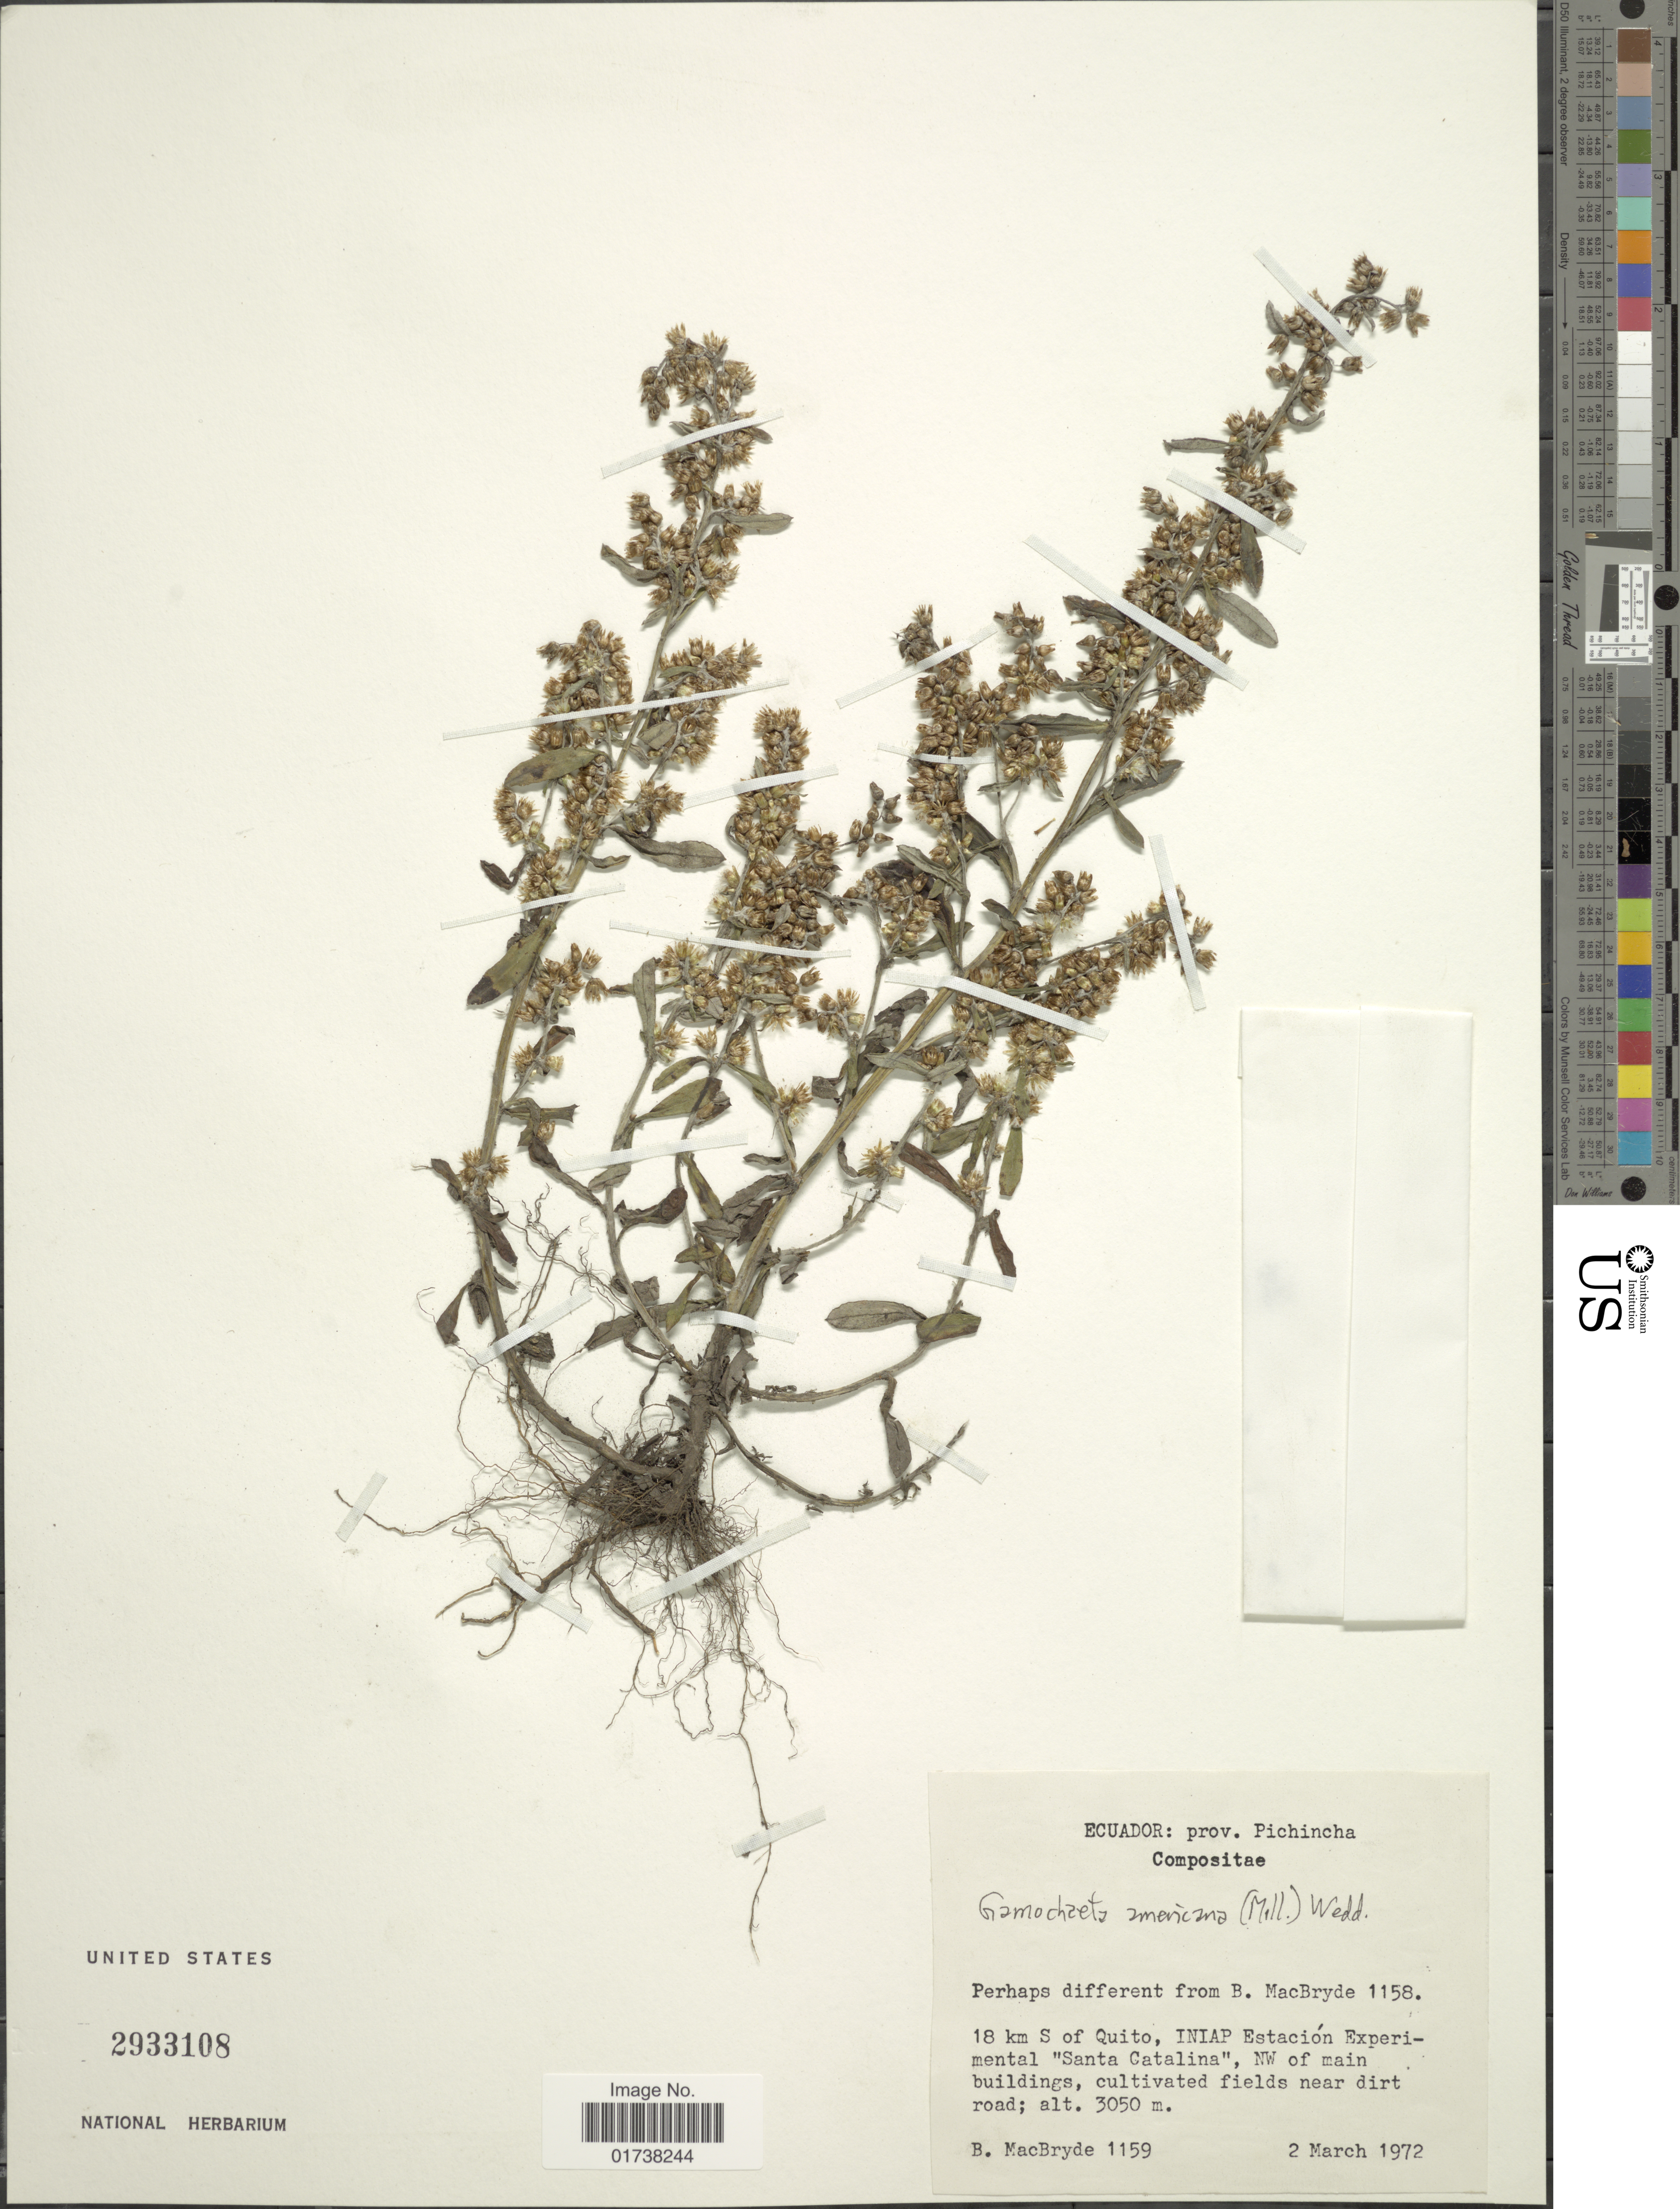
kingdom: Plantae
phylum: Tracheophyta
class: Magnoliopsida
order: Asterales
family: Asteraceae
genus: Gamochaeta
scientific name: Gamochaeta americana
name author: (Mill.) Wedd.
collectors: B. MacBryde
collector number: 1159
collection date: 1972-03-02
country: Ecuador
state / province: Pichincha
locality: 18 km S of Quito, INIAP Estacion Experimental "Santa Catalina", NW of main buildings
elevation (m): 3050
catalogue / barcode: US 2933108